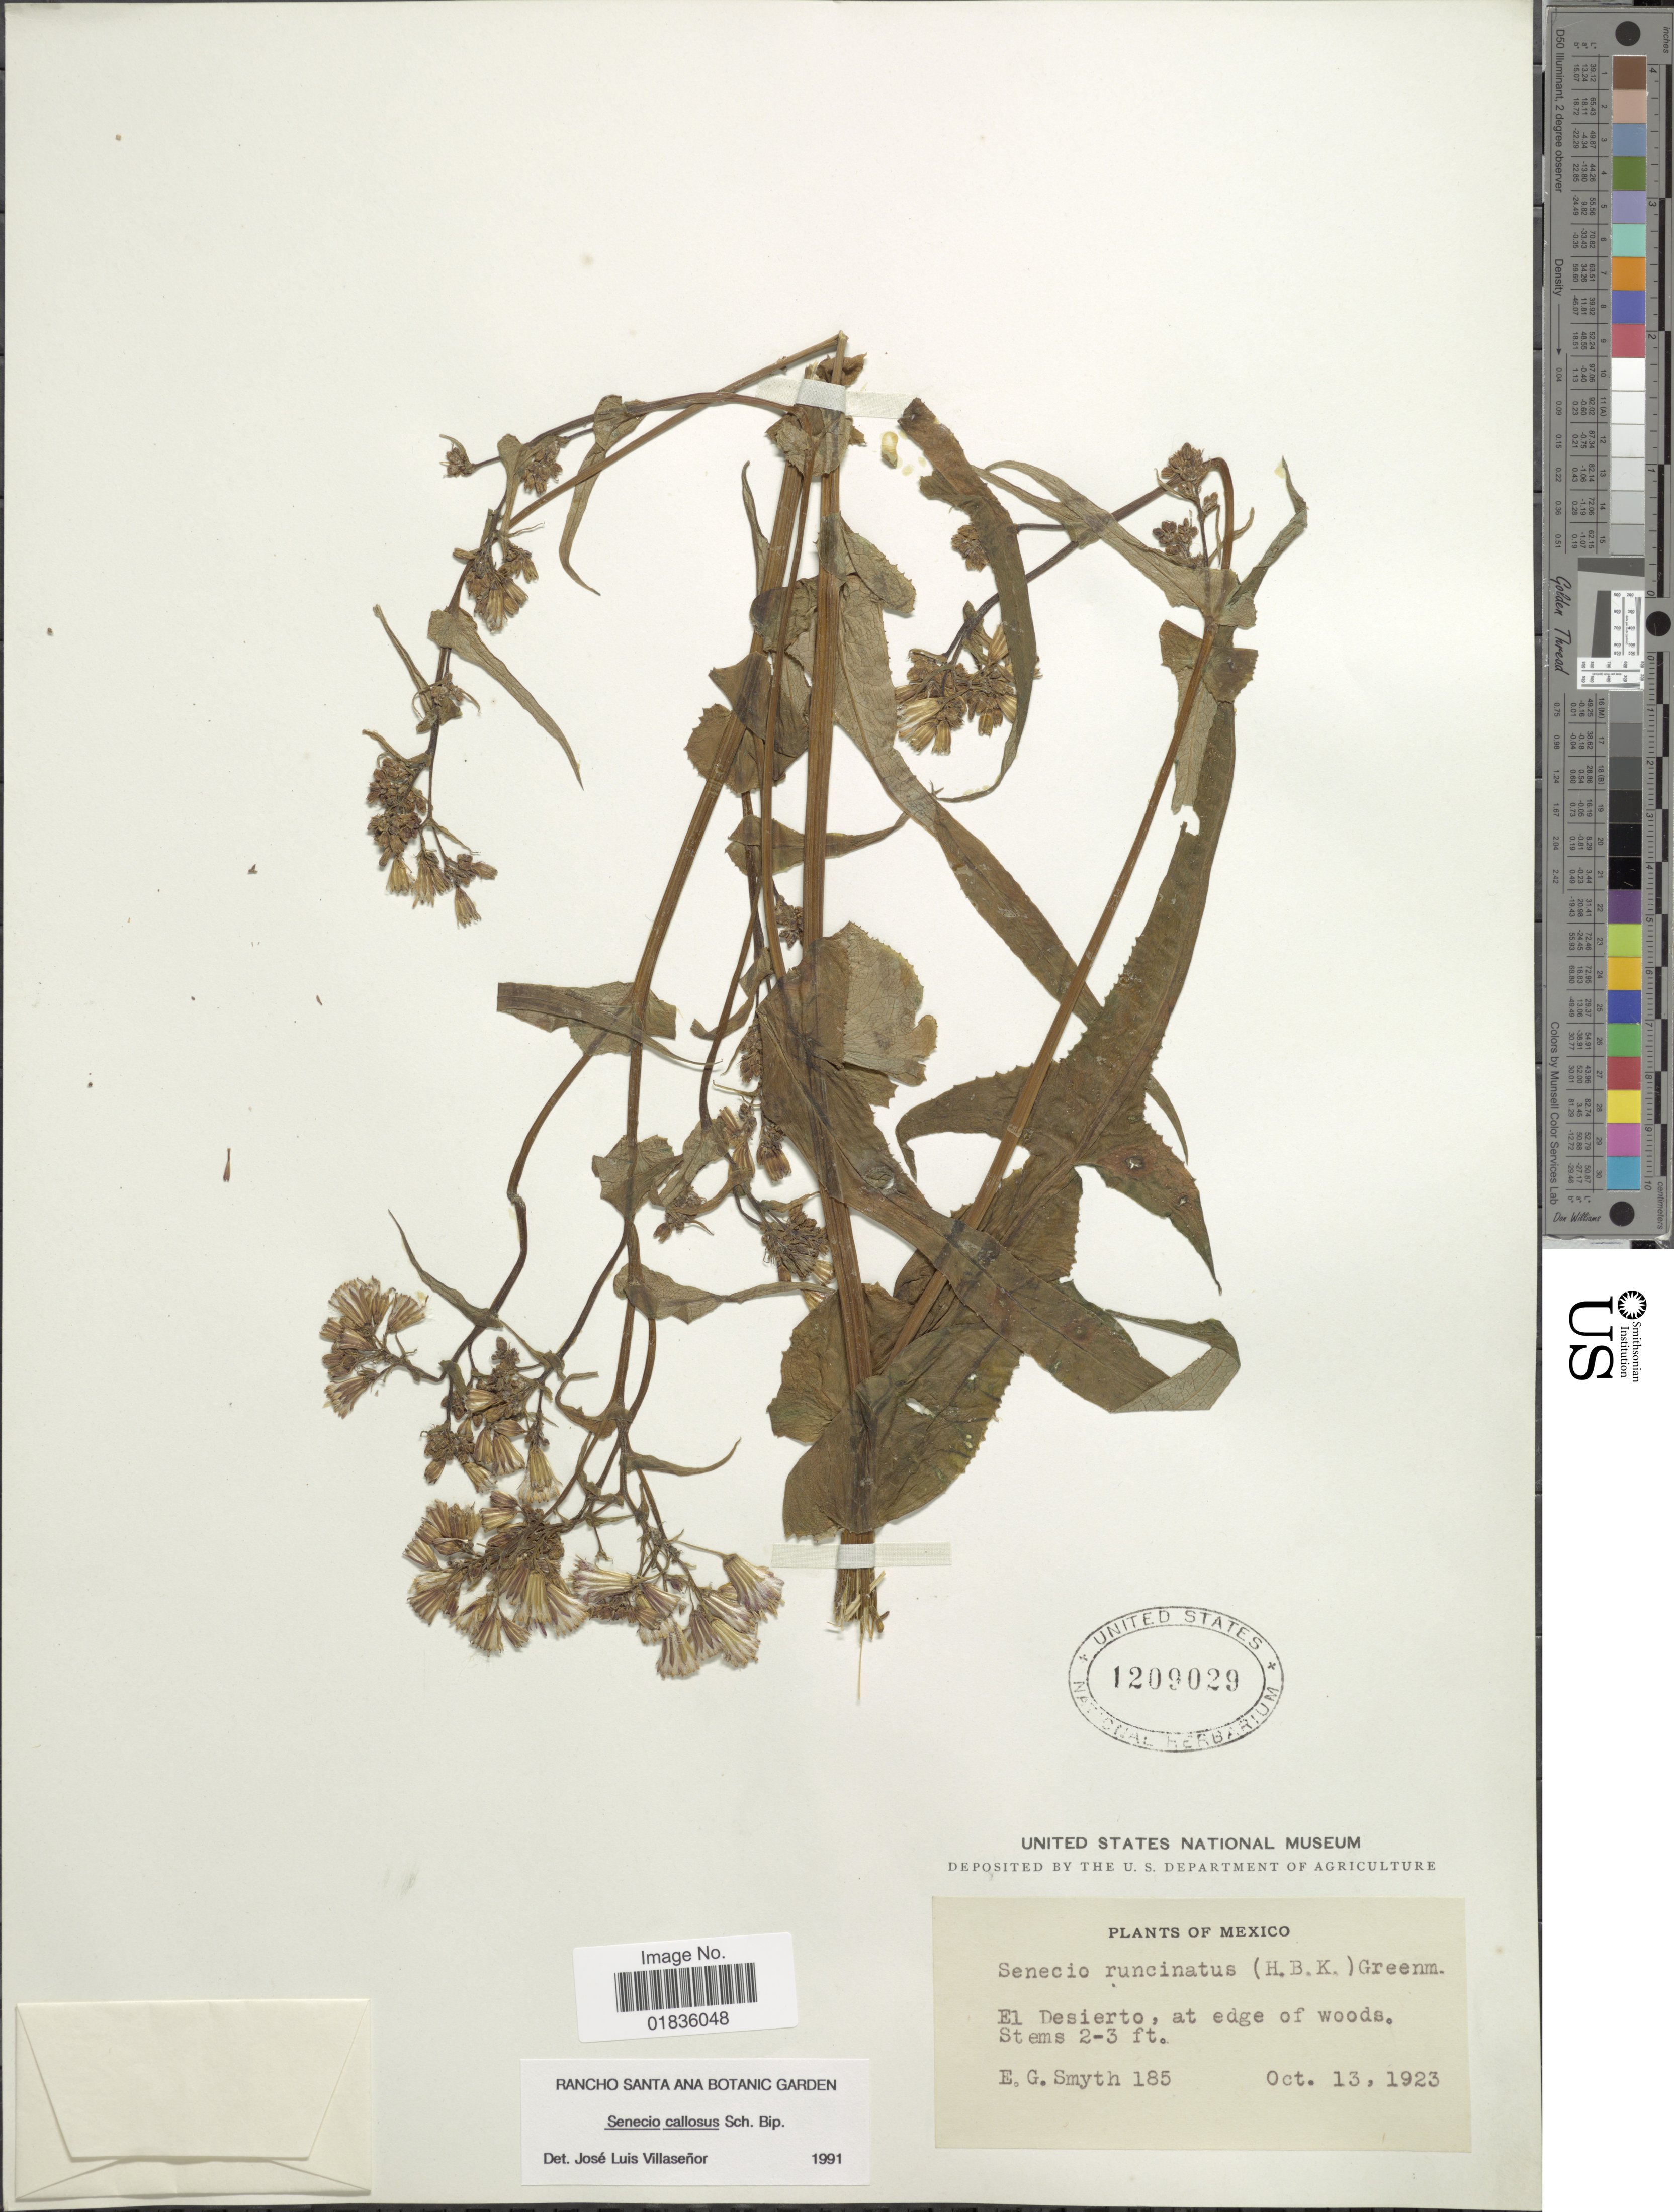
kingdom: Plantae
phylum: Tracheophyta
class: Magnoliopsida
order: Asterales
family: Asteraceae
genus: Senecio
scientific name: Senecio callosus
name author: Sch. Bip.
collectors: E. Smyth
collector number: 185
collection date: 1923-10-13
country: Mexico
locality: El Desierto, at edge of woods.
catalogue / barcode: US 1209029